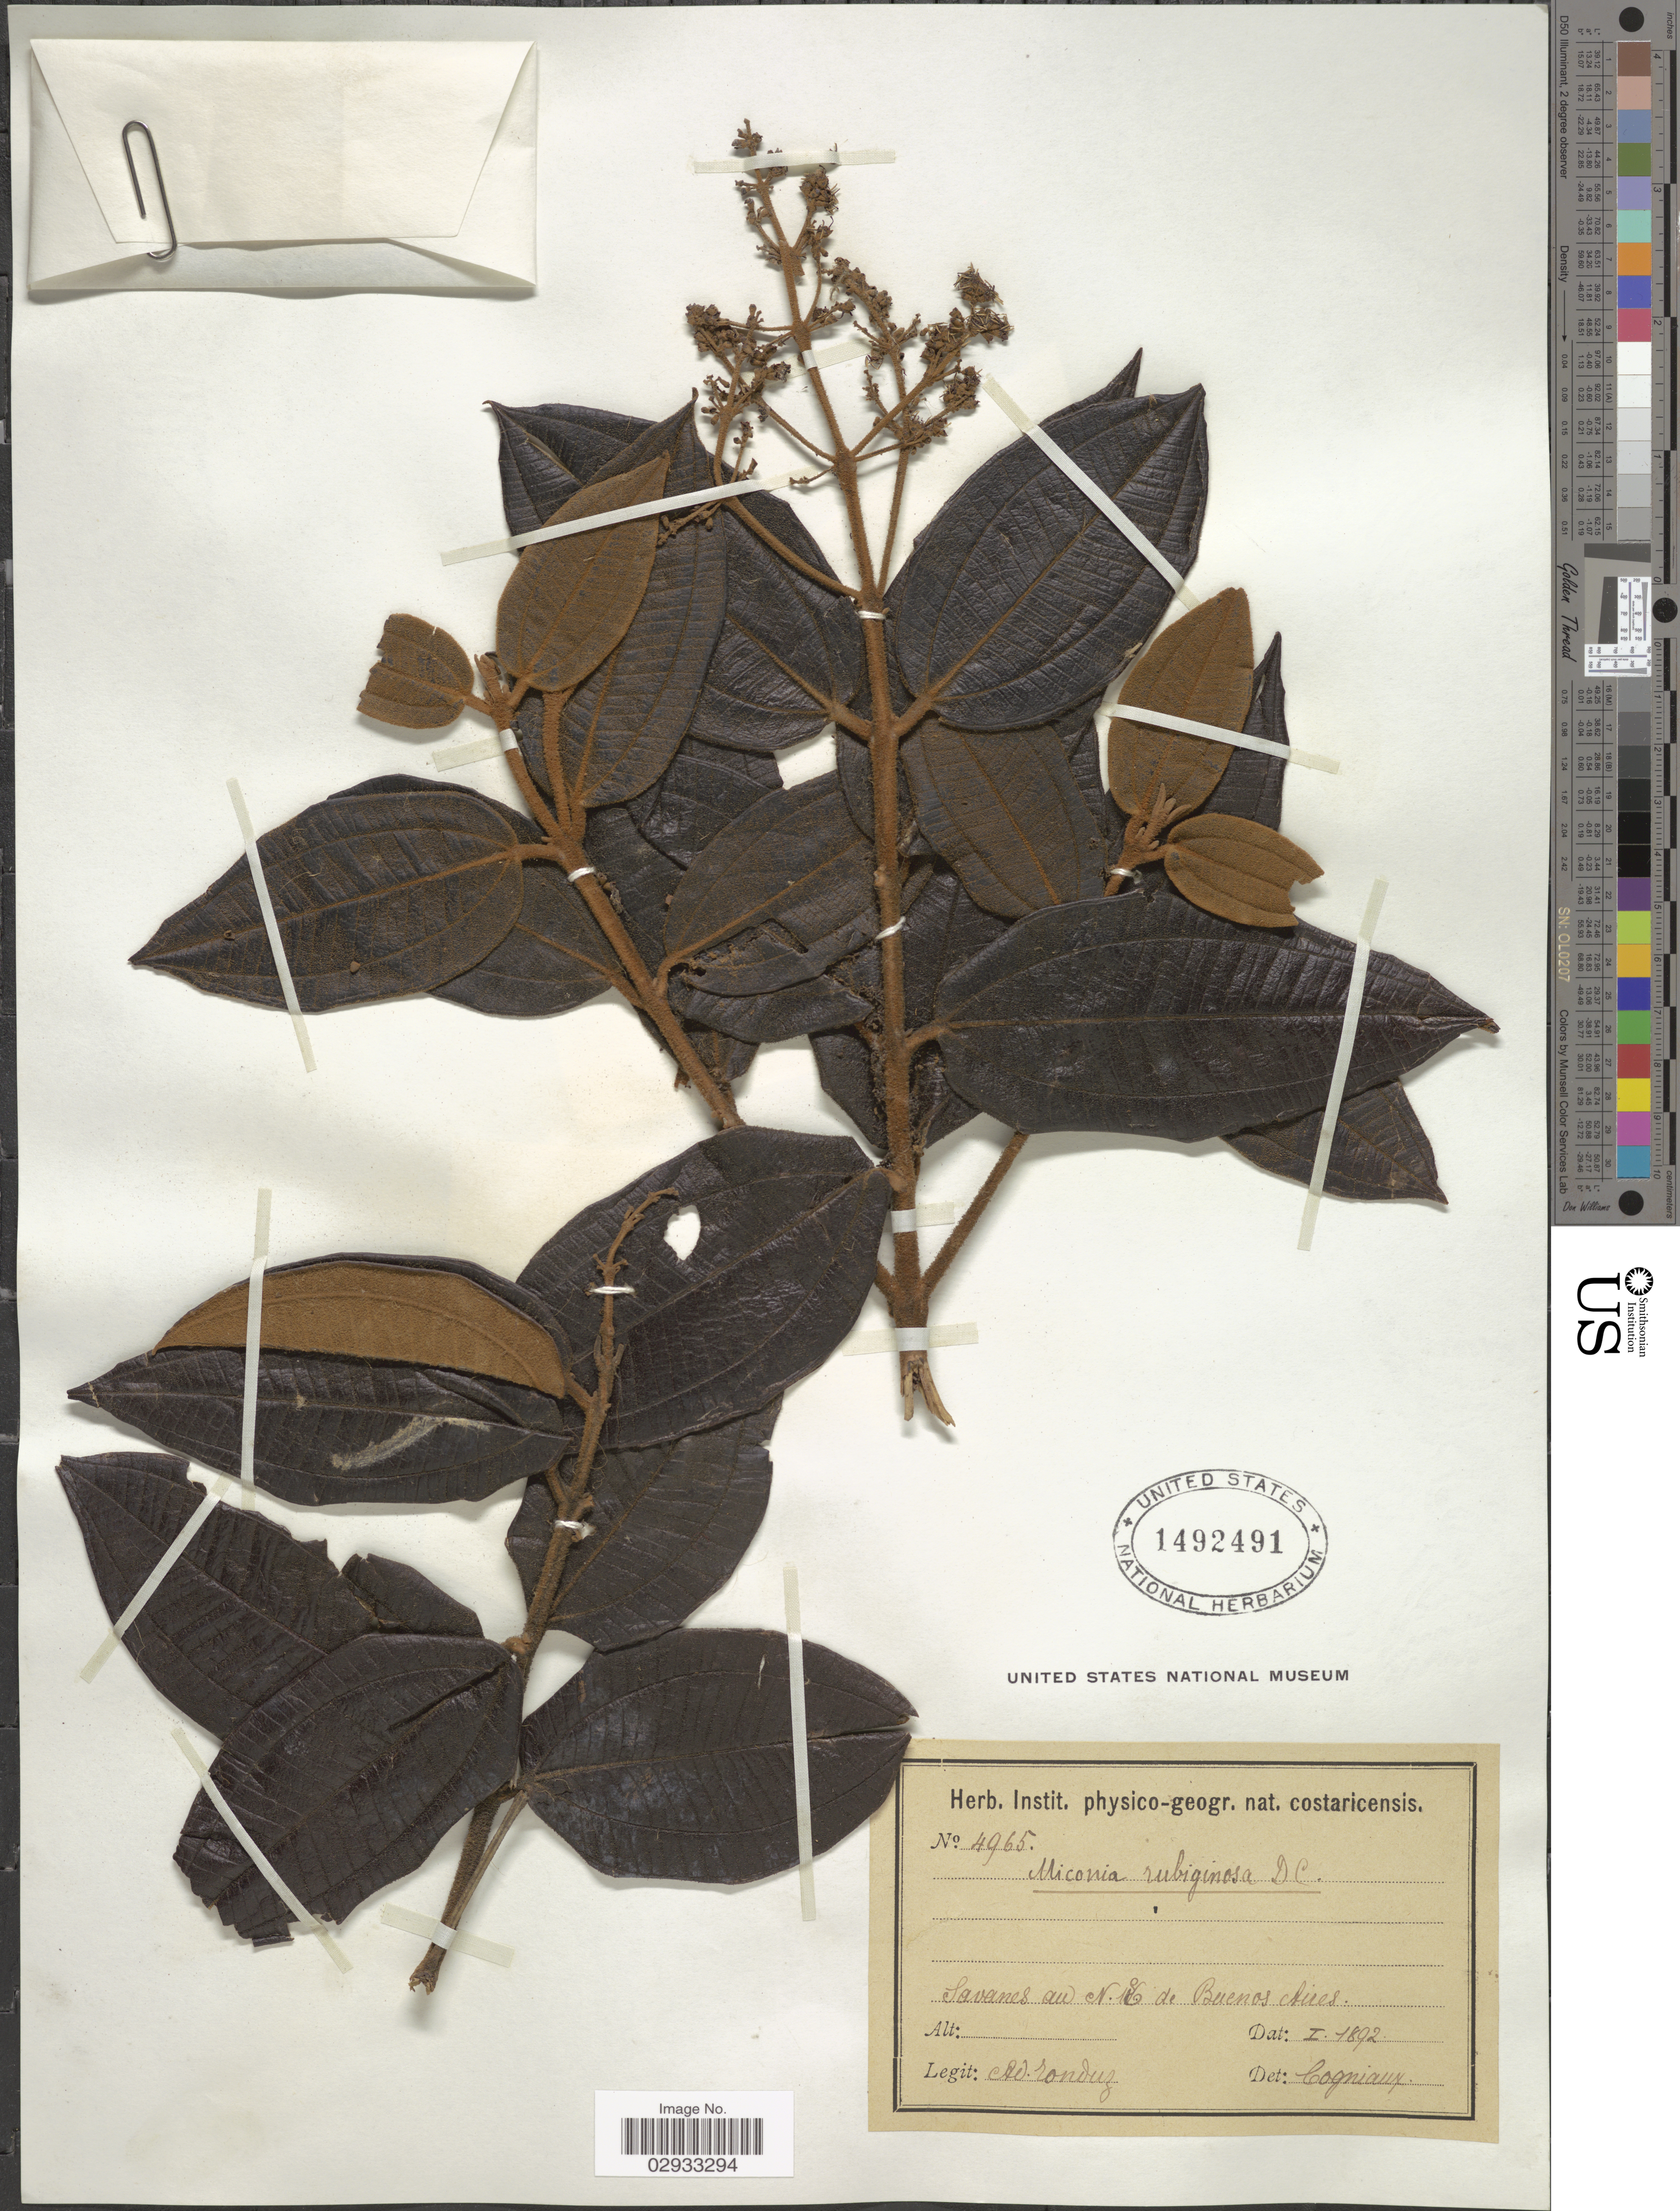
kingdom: Plantae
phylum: Tracheophyta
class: Magnoliopsida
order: Myrtales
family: Melastomataceae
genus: Miconia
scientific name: Miconia rubiginosa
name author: (Bonpl.) DC.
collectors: A. Tonduz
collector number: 4965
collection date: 1892-01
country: Costa Rica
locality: Savanes au N.E. de Buenos Aires.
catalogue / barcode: US 1492491